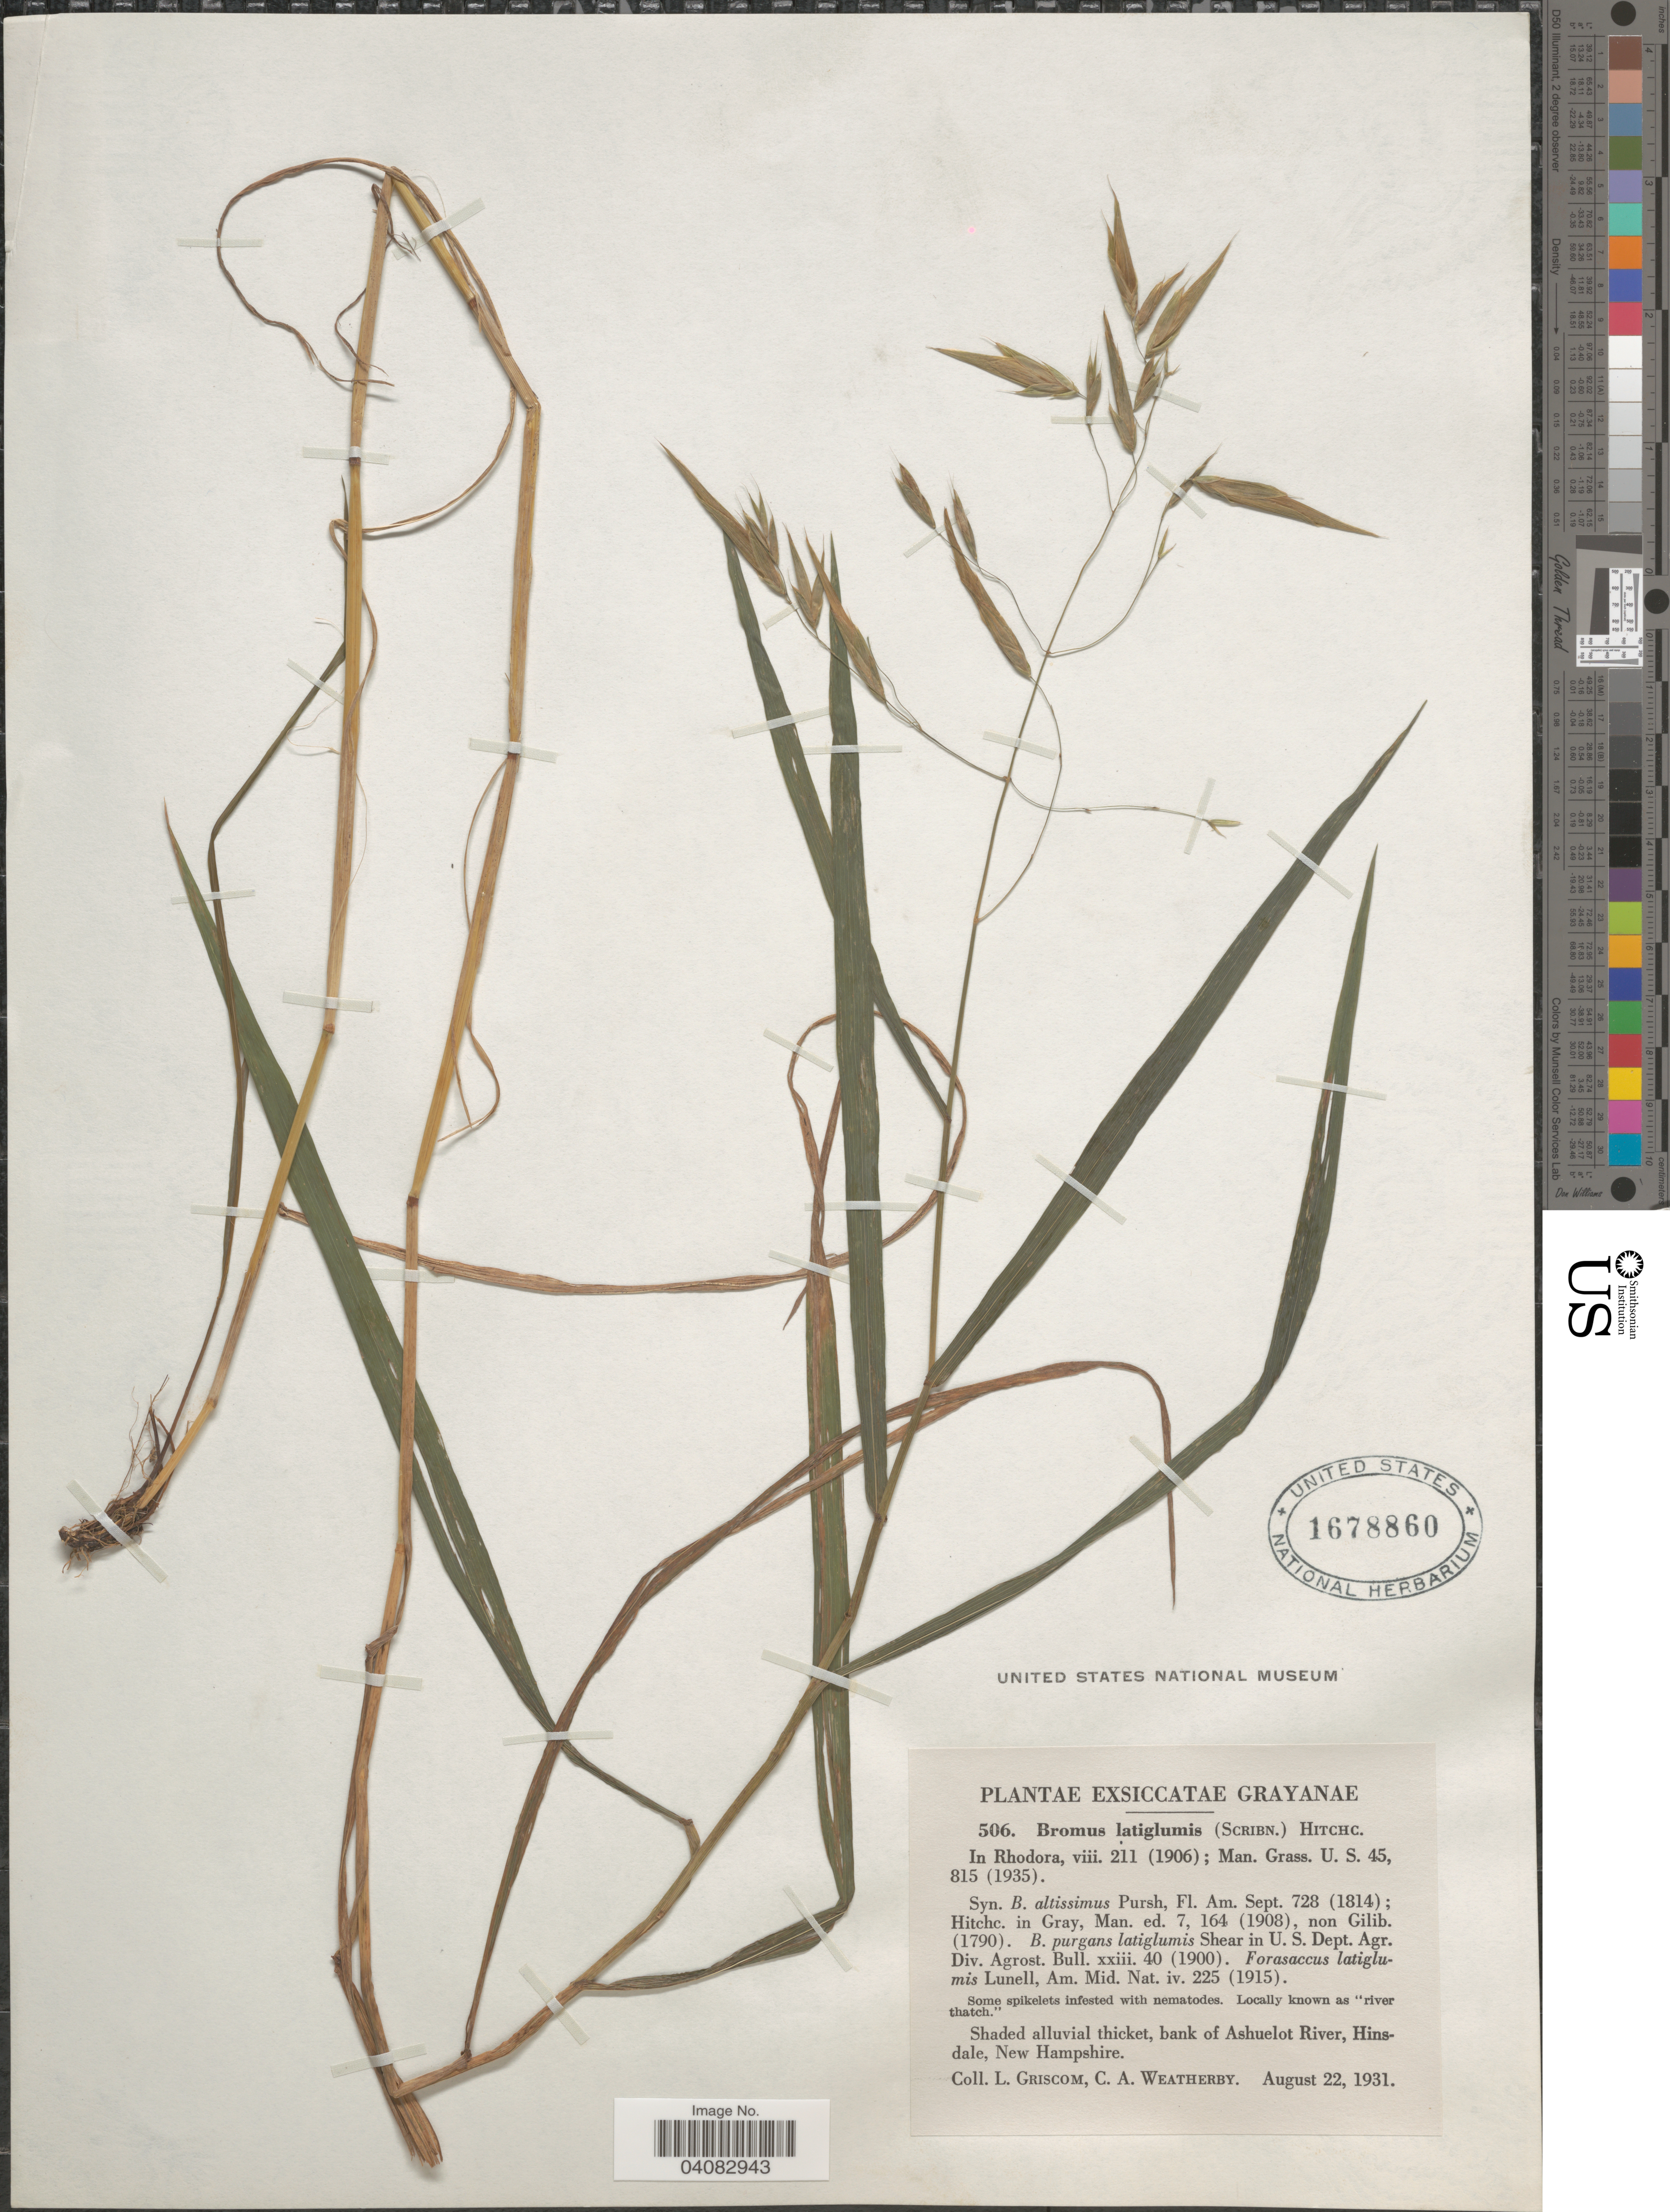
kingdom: Plantae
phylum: Tracheophyta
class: Liliopsida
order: Poales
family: Poaceae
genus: Bromus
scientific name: Bromus latiglumis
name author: (Scribn. ex Shear) Hitchc.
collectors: L. Griscom & C. A. Weatherby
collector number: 506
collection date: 1931-08-22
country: United States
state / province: New Hampshire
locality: Grayanae. Shaded alluvial thicket, bank of Ashuelot River, Hinsdale.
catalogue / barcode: US 1678860